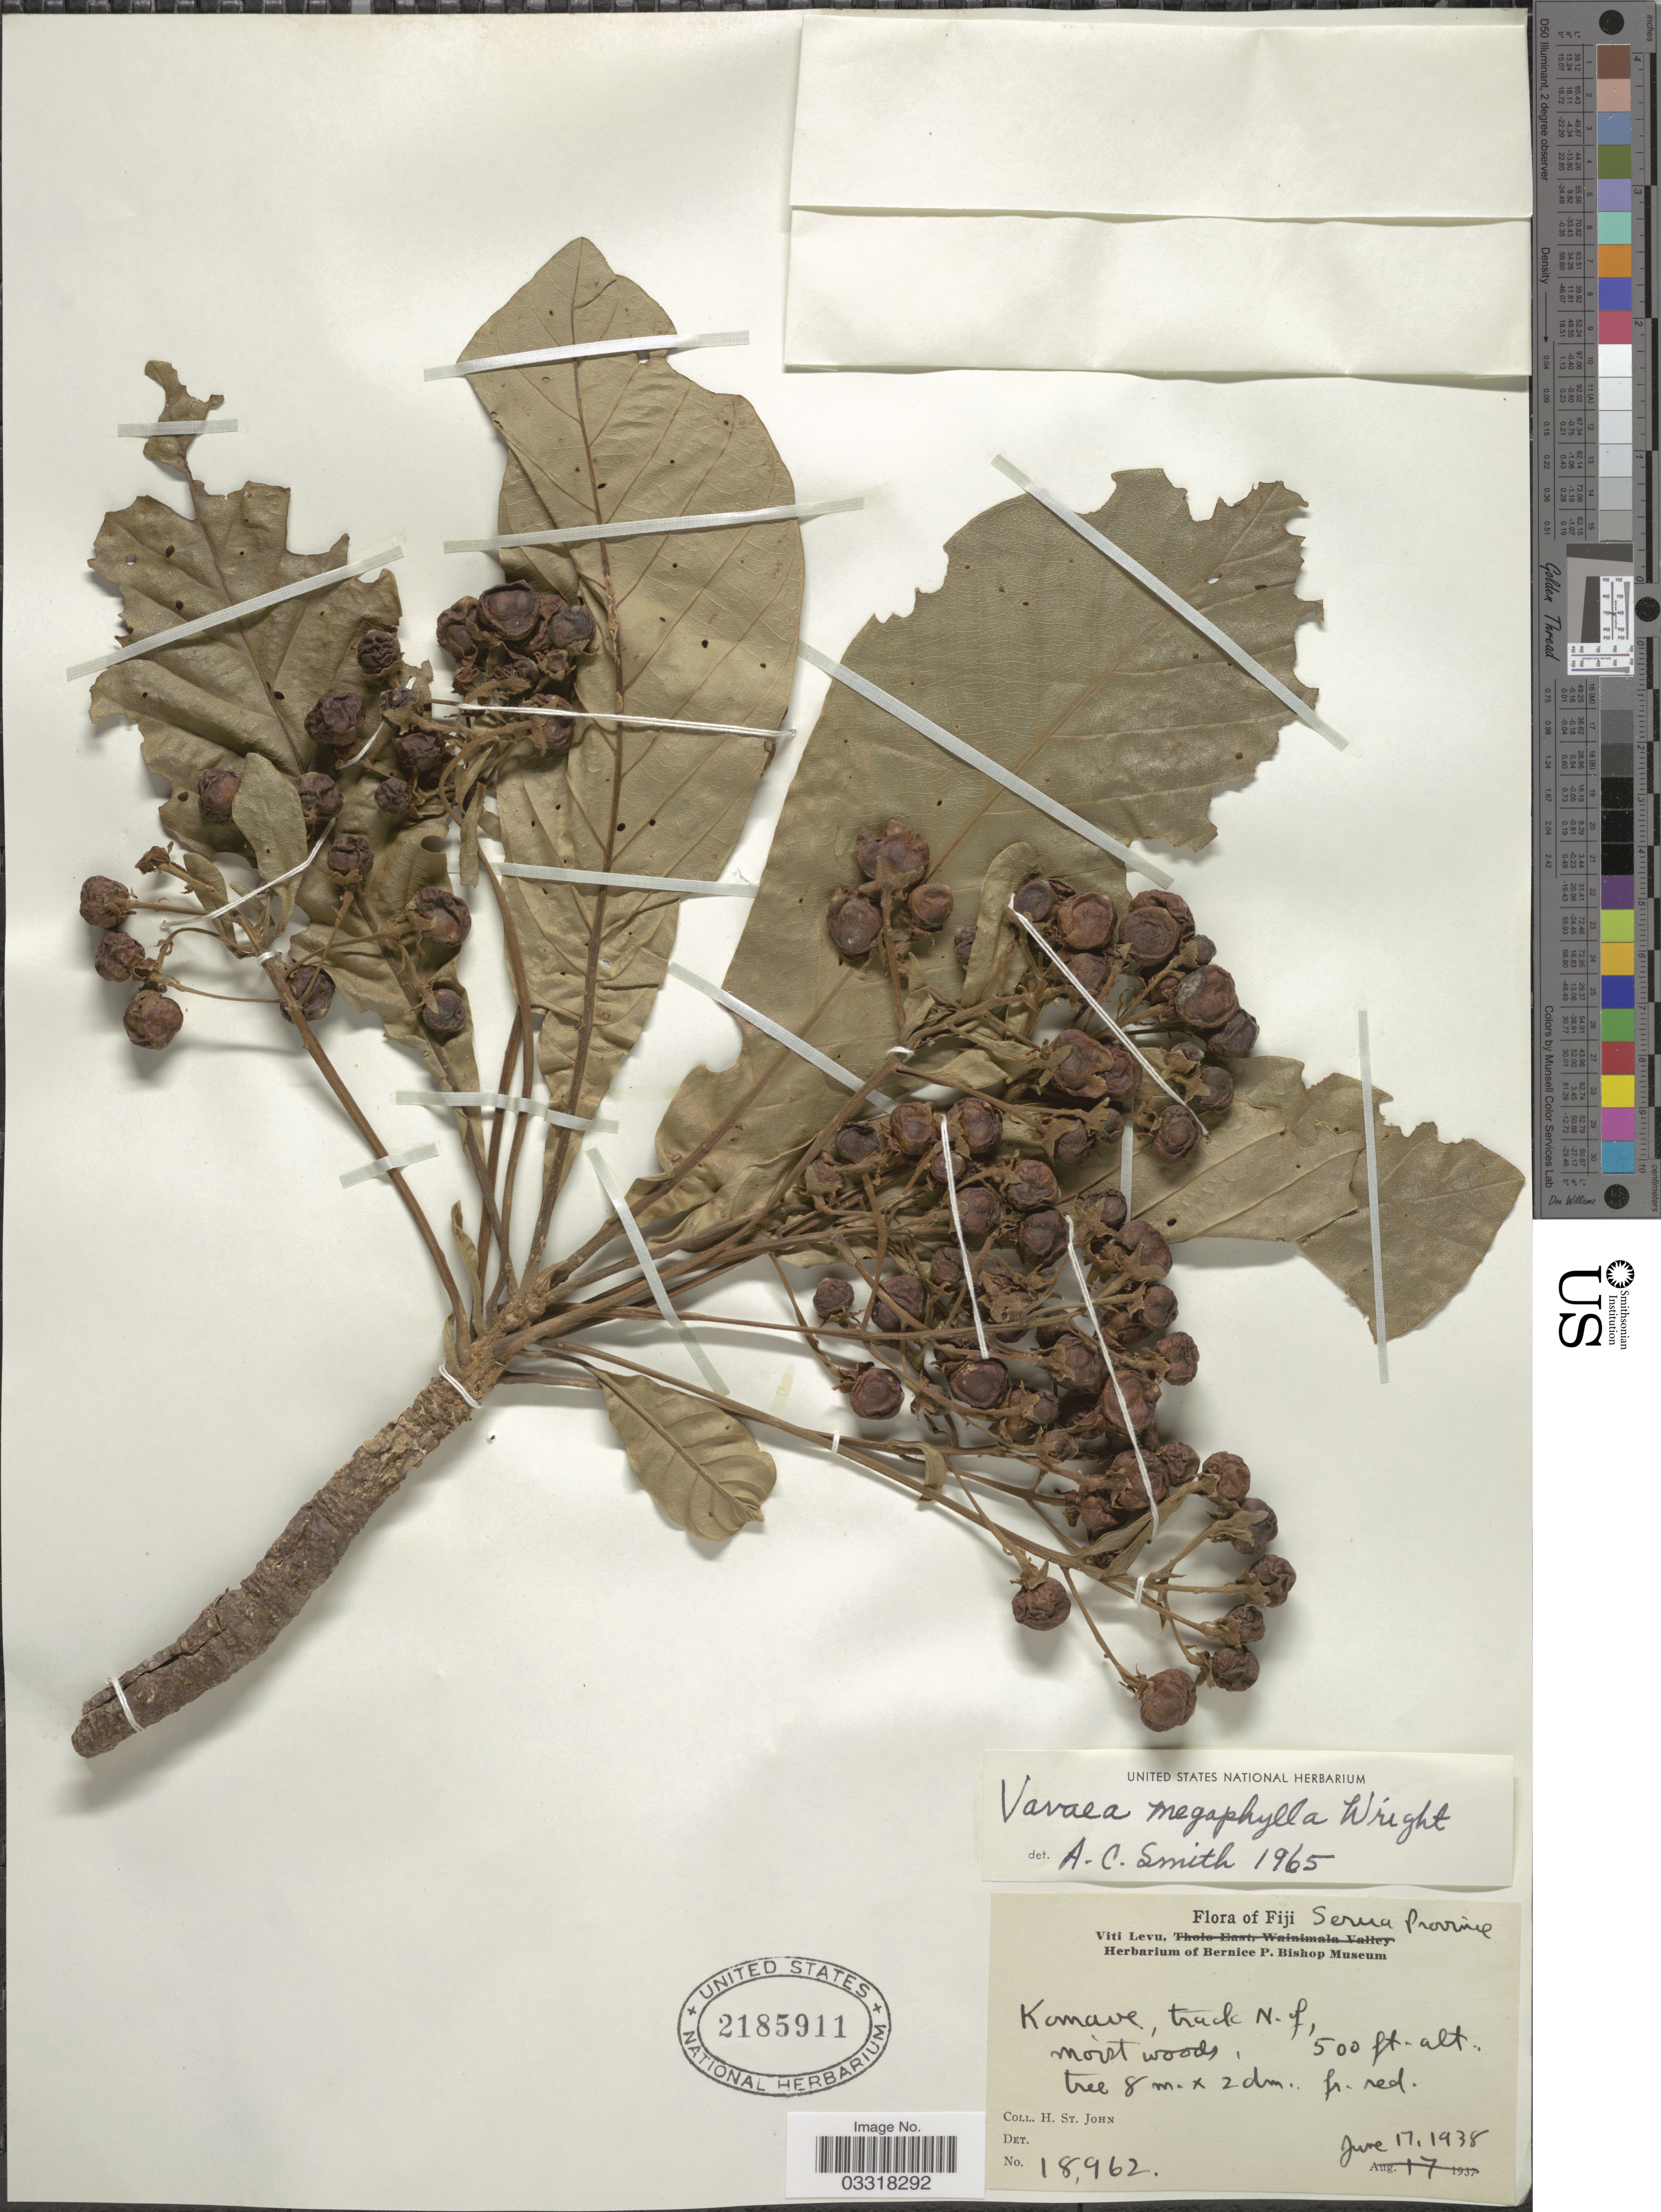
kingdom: Plantae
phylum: Tracheophyta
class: Magnoliopsida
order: Sapindales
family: Meliaceae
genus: Vavaea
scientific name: Vavaea megaphylla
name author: C.H. Wright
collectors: H. St. John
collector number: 18962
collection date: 1938-06-17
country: Fiji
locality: Serua Province. Komave, track N. of, moist woods.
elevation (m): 152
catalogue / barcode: US 2185911